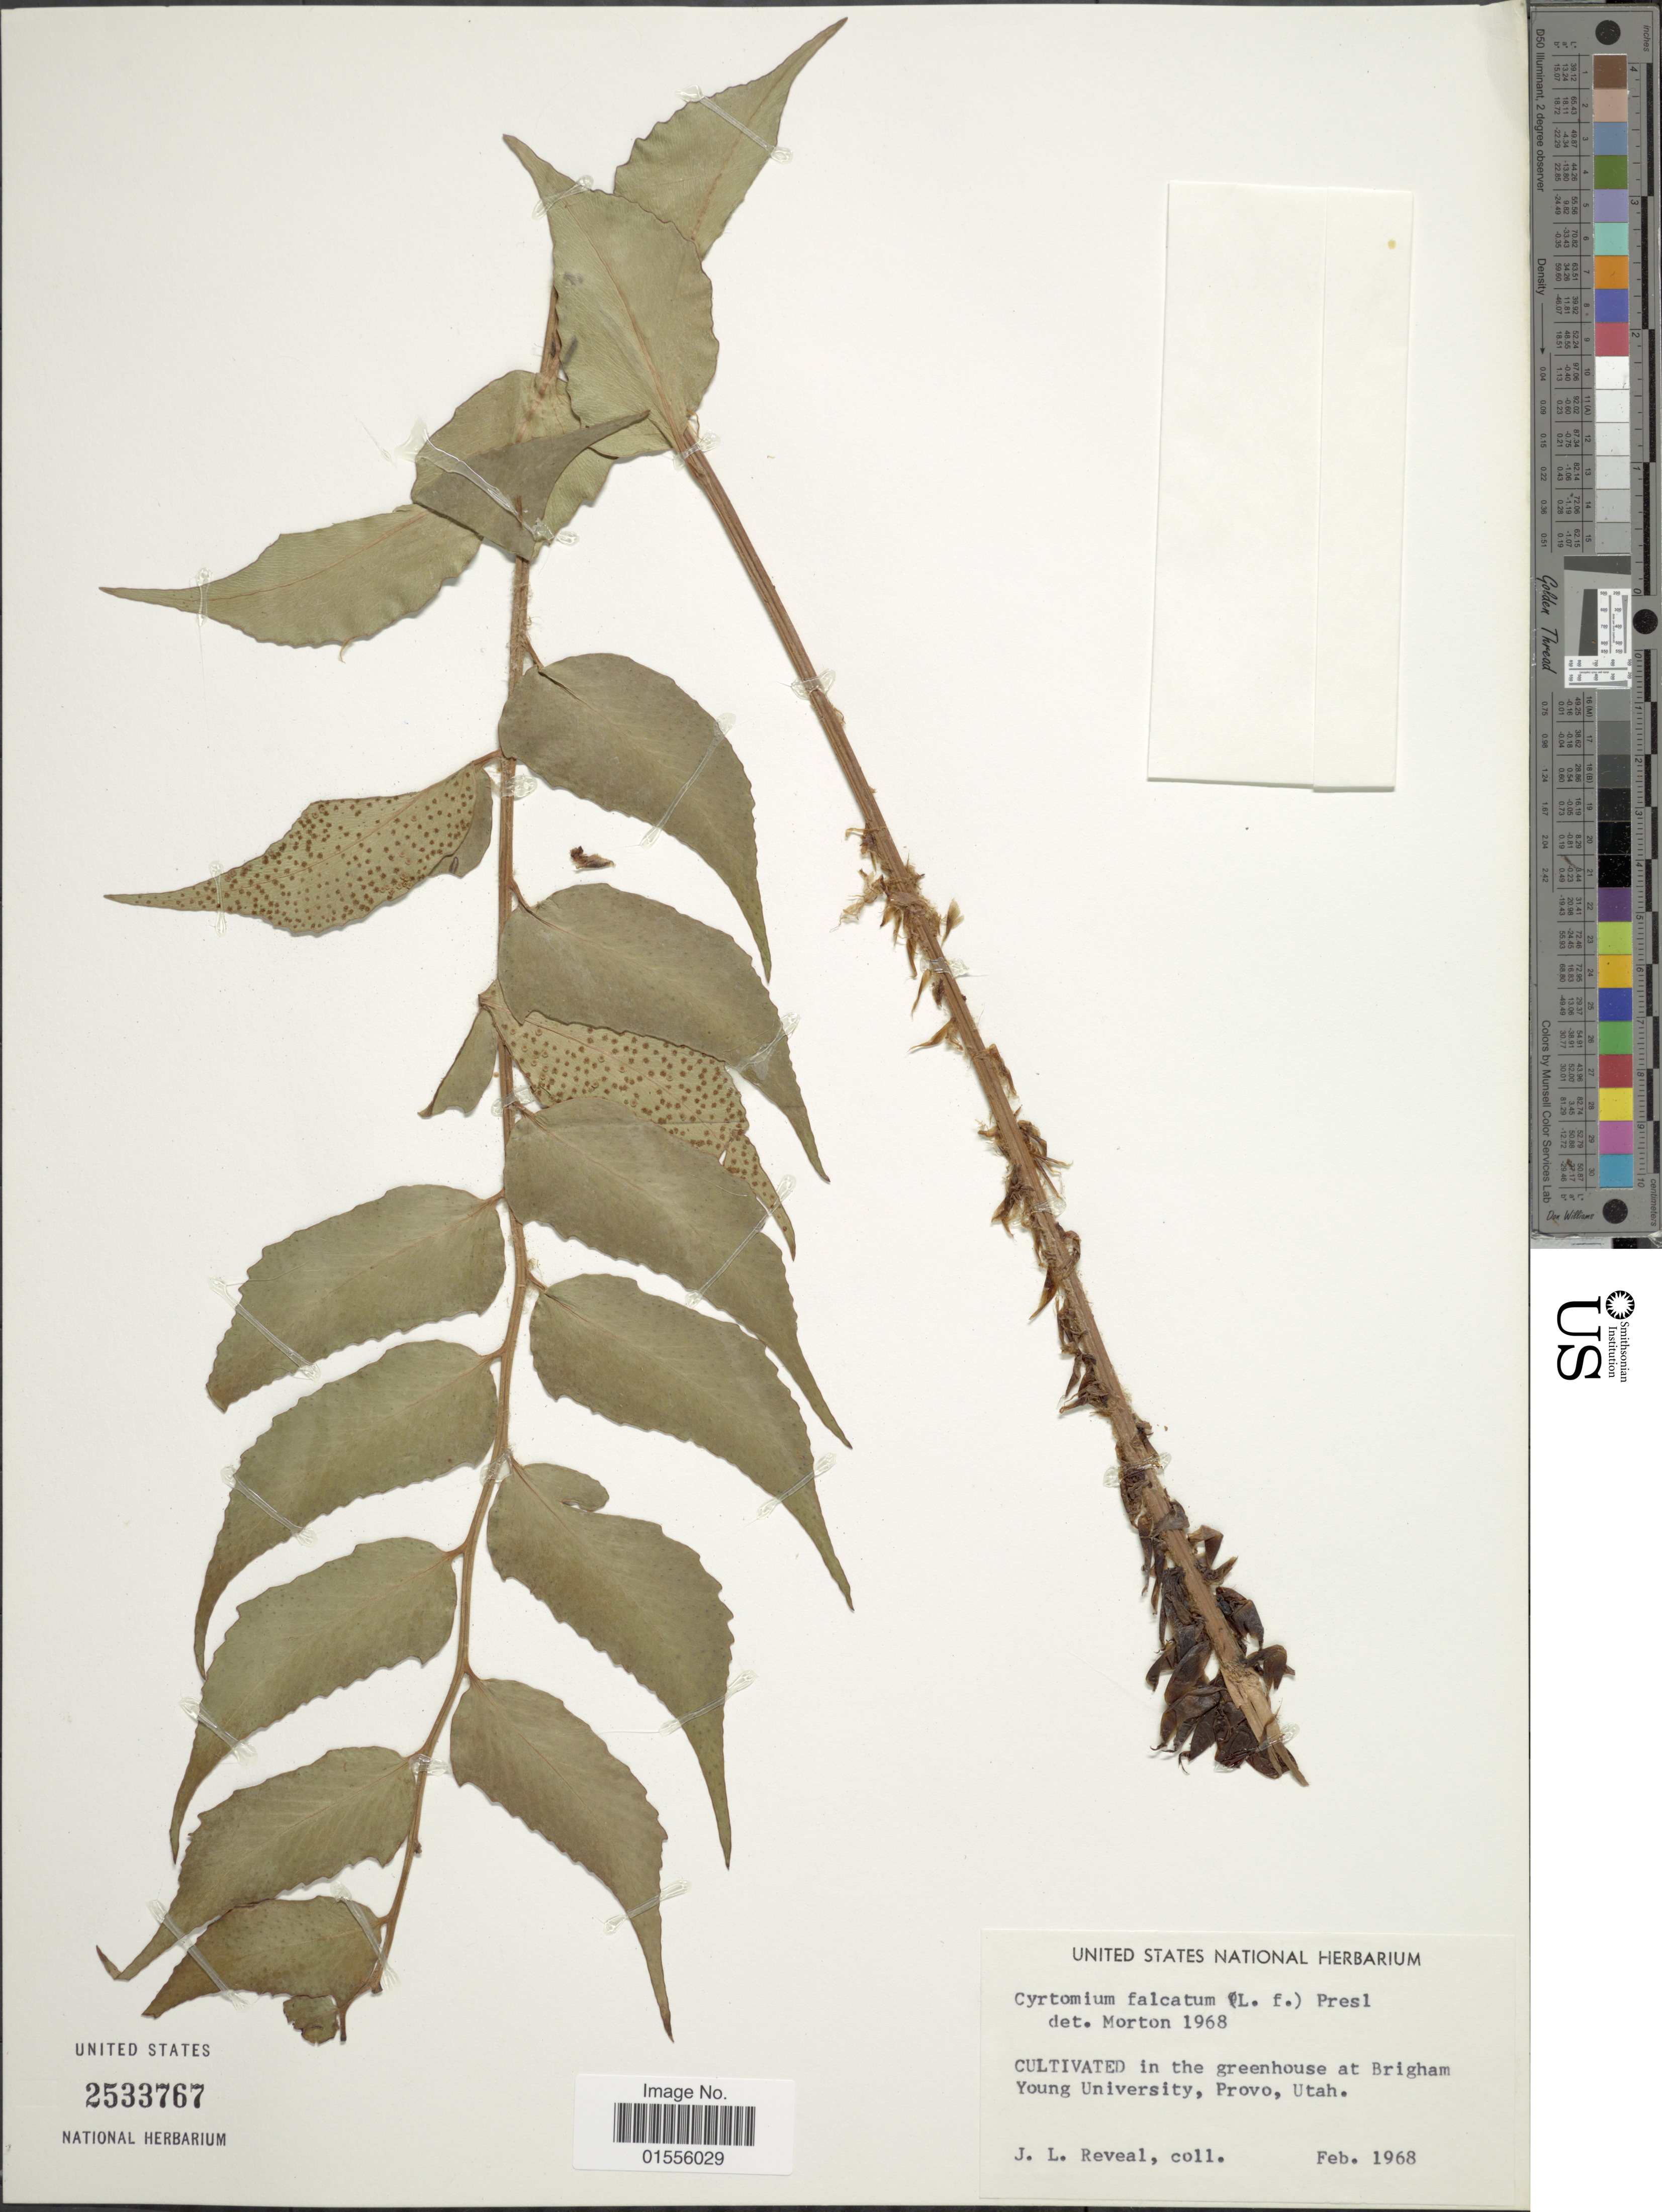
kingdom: Plantae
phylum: Tracheophyta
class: Polypodiopsida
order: Polypodiales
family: Dryopteridaceae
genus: Cyrtomium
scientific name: Cyrtomium falcatum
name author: (L. f.) C. Presl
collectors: J. L. Reveal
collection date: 1968-02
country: United States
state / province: Utah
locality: Cultivated in the greenhouse at Brigham Young University, Provo Utah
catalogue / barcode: US 2533767